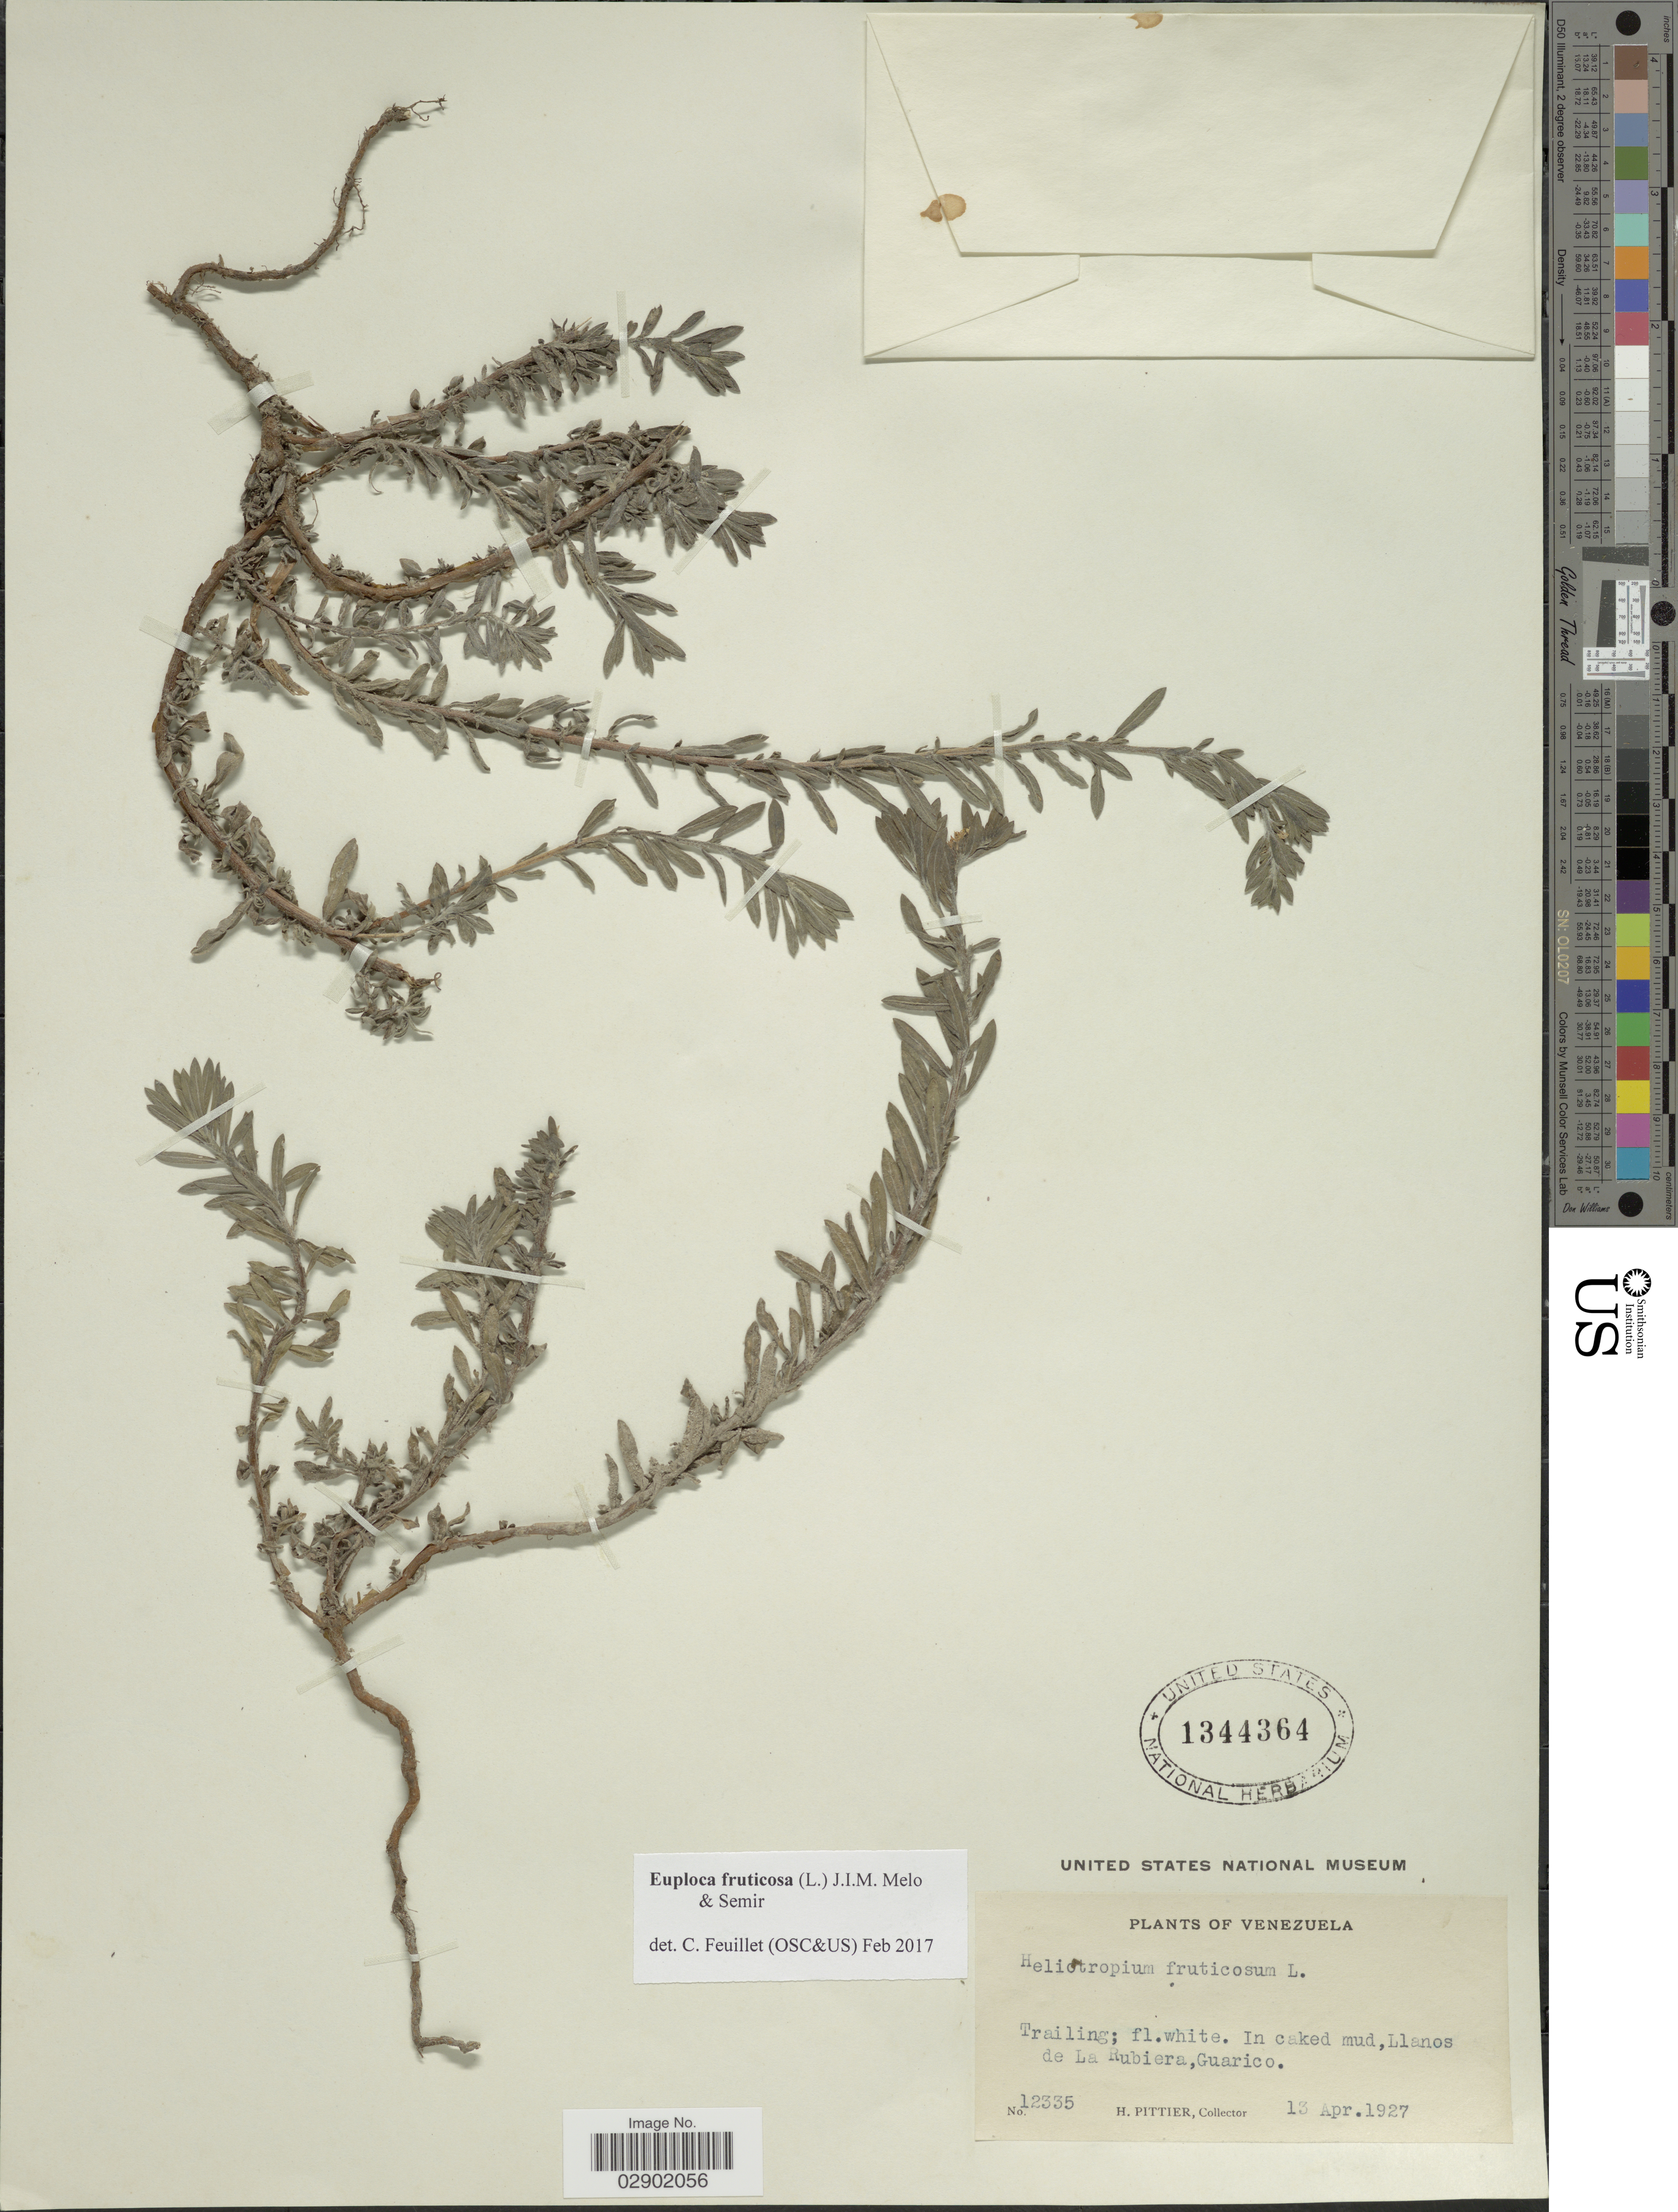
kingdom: Plantae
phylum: Tracheophyta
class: Magnoliopsida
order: Boraginales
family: Heliotropiaceae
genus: Euploca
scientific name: Euploca fruticosa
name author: (L.) J.I.M. Melo & Semir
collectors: H. F. Pittier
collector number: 12335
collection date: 1927-04-13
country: Venezuela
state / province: Guárico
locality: In caked mud, Llanos de La Rubiera.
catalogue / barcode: US 1344364